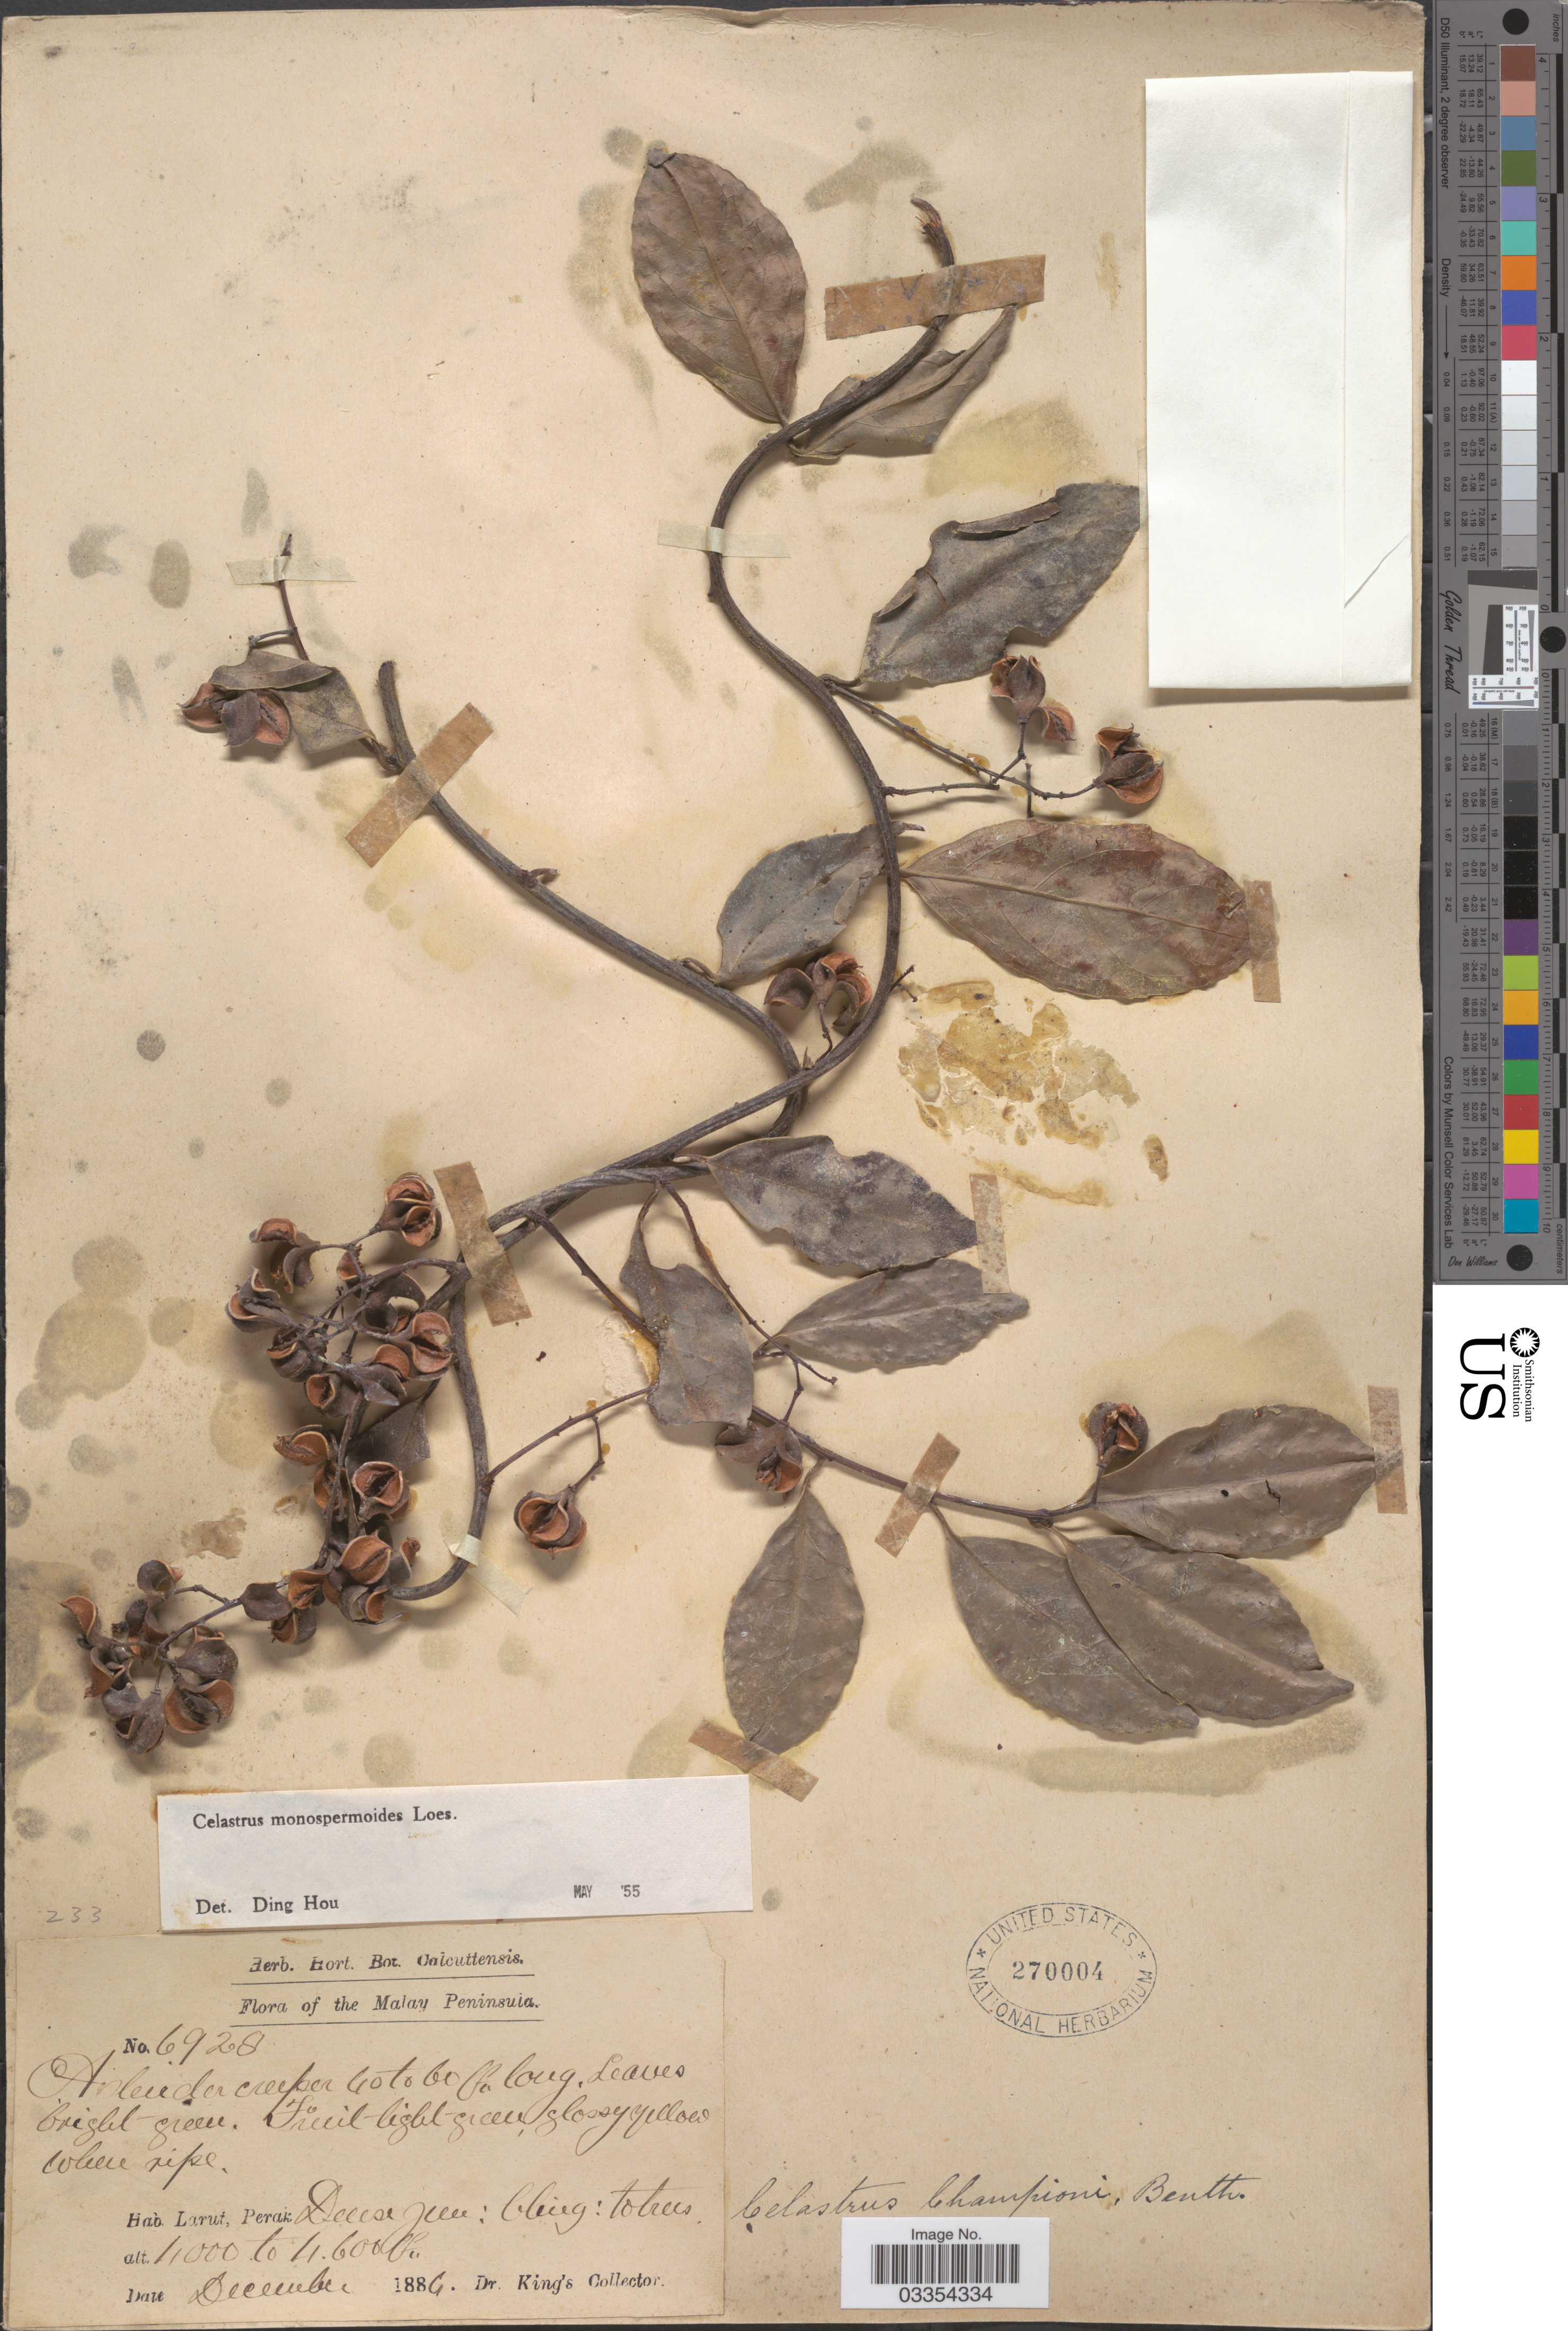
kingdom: Plantae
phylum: Tracheophyta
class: Magnoliopsida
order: Celastrales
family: Celastraceae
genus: Celastrus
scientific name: Celastrus monospermus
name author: Roxb.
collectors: Dr. King's collector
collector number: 6928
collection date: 1886-12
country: Malaysia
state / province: Perak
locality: Malay Peninsula. Larut.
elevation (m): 1219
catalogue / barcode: US 270004